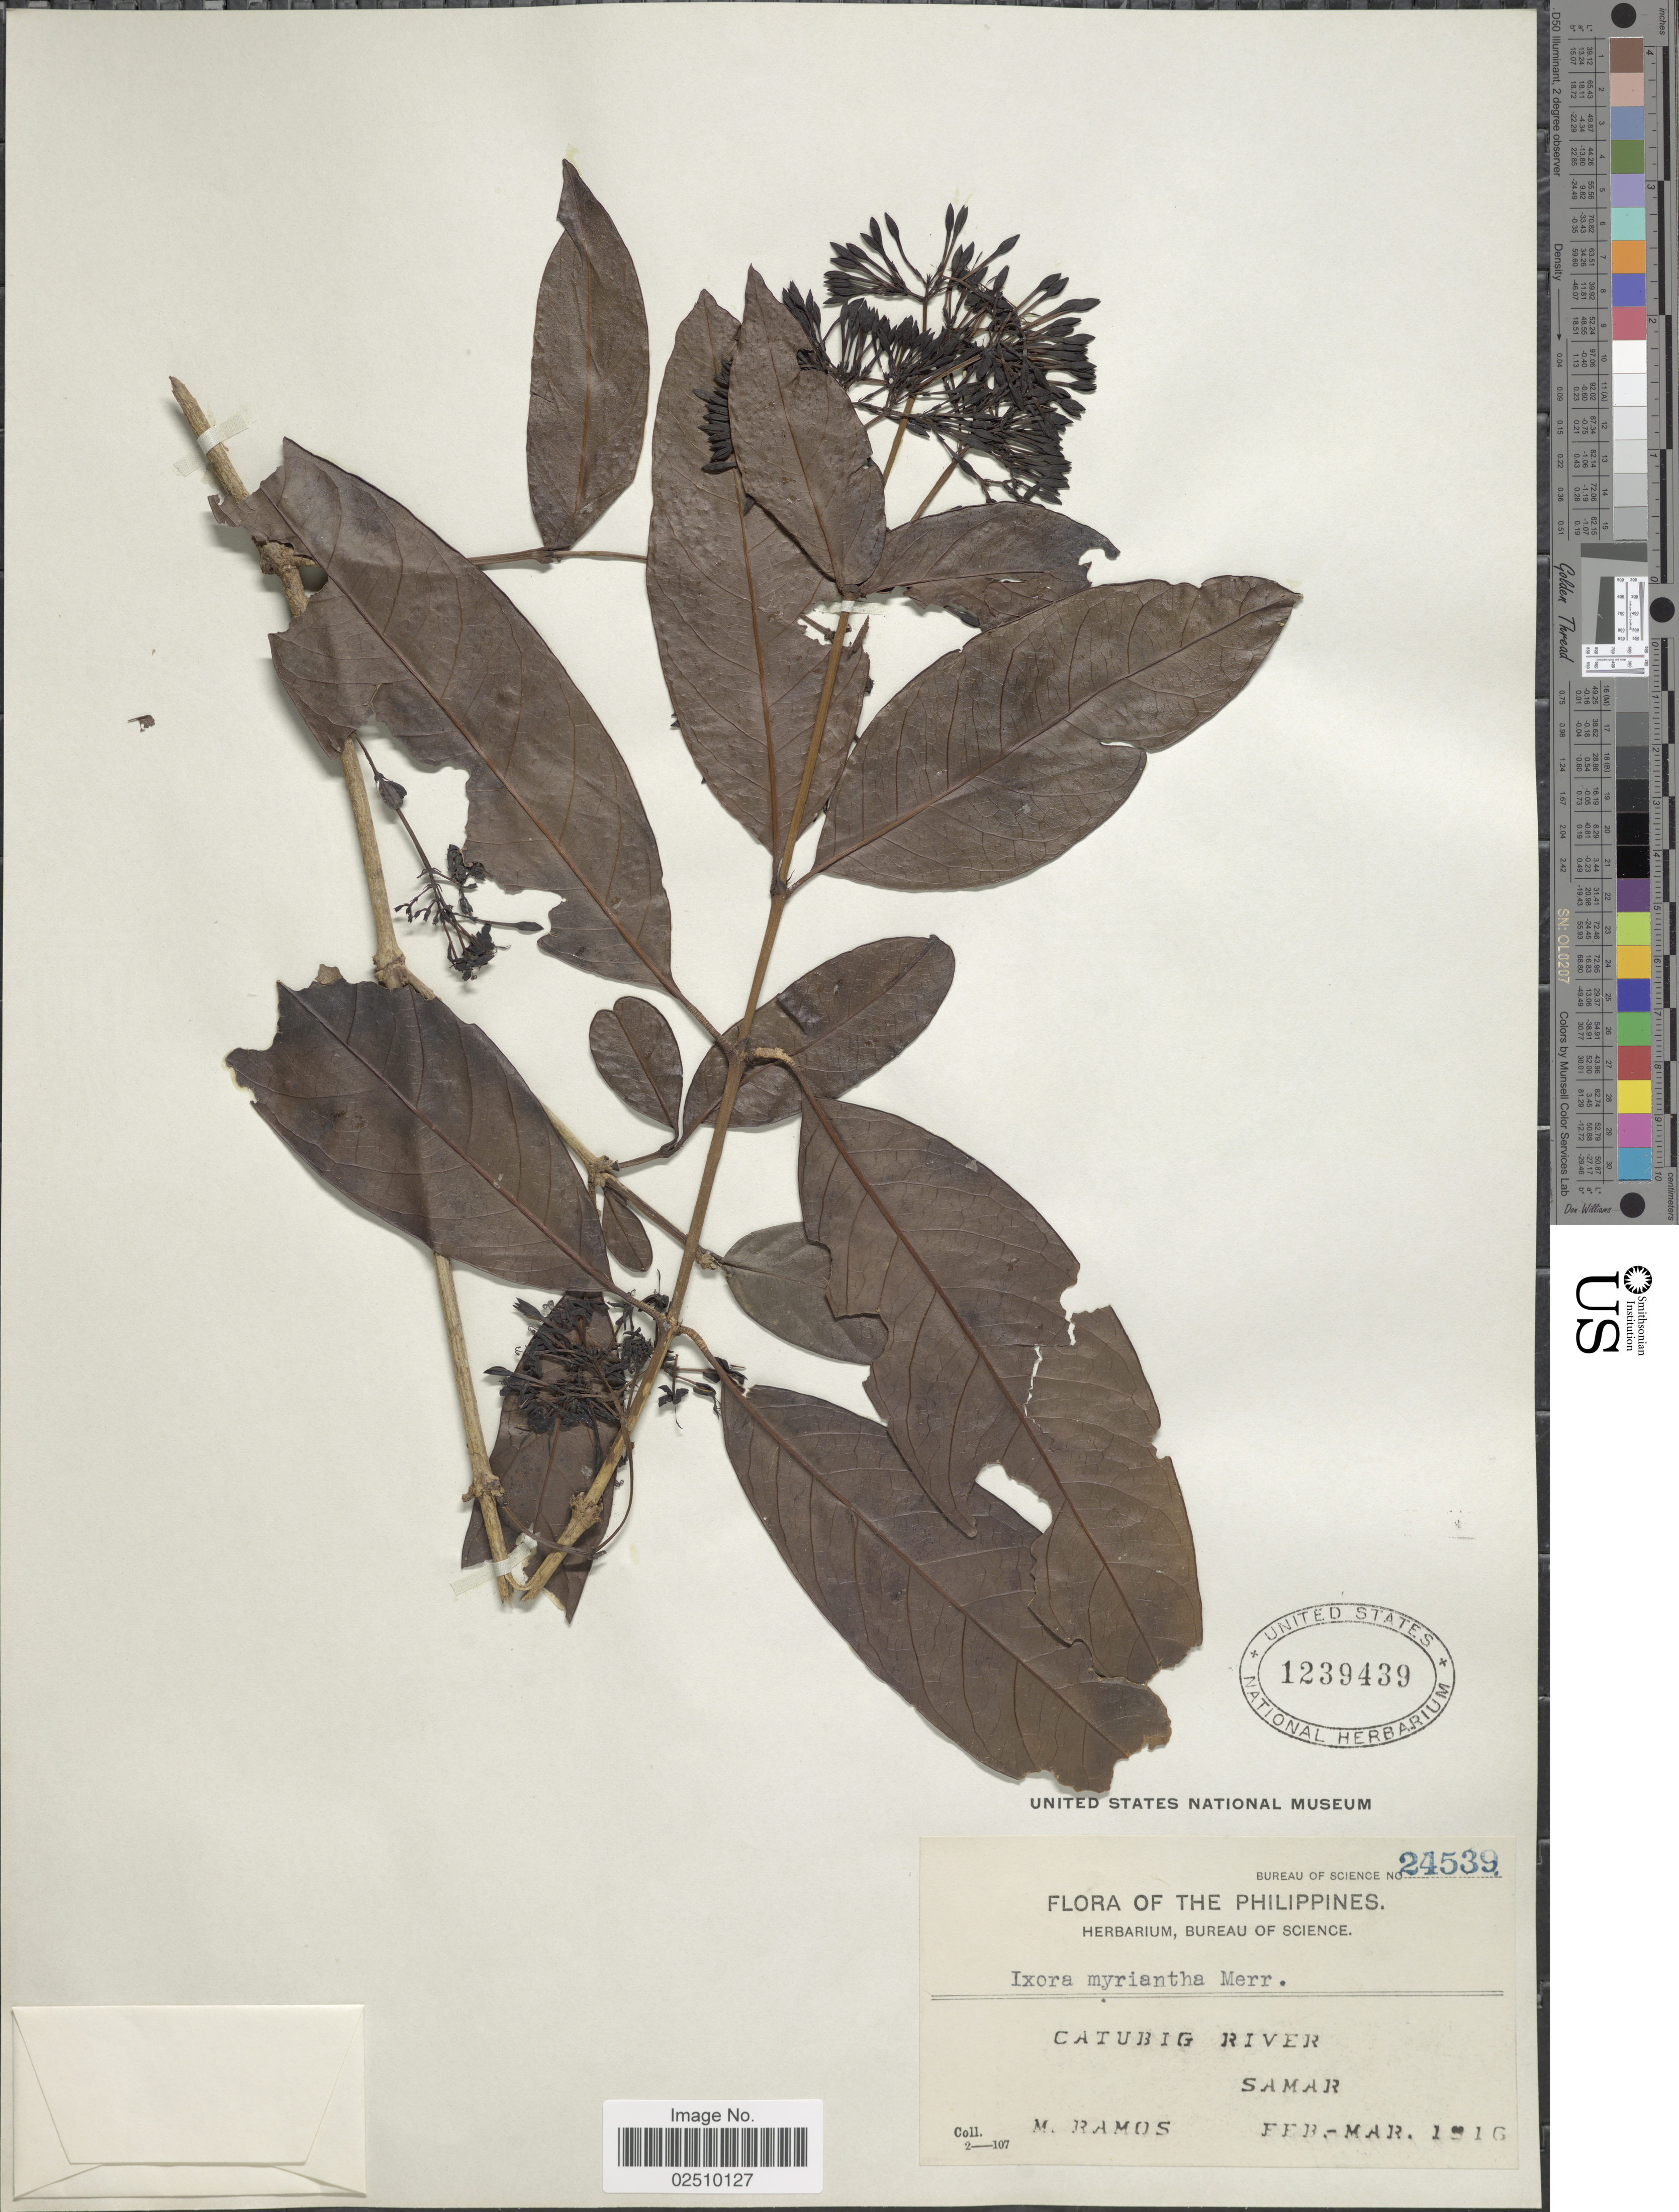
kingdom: Plantae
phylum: Tracheophyta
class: Magnoliopsida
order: Gentianales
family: Rubiaceae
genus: Ixora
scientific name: Ixora myriantha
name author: Merr.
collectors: M. Ramos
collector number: Bureau of Science 24539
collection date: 1916-02/1916-03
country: Philippines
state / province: Eastern Visayas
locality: Catubig River, Samar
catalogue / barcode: US 1239439